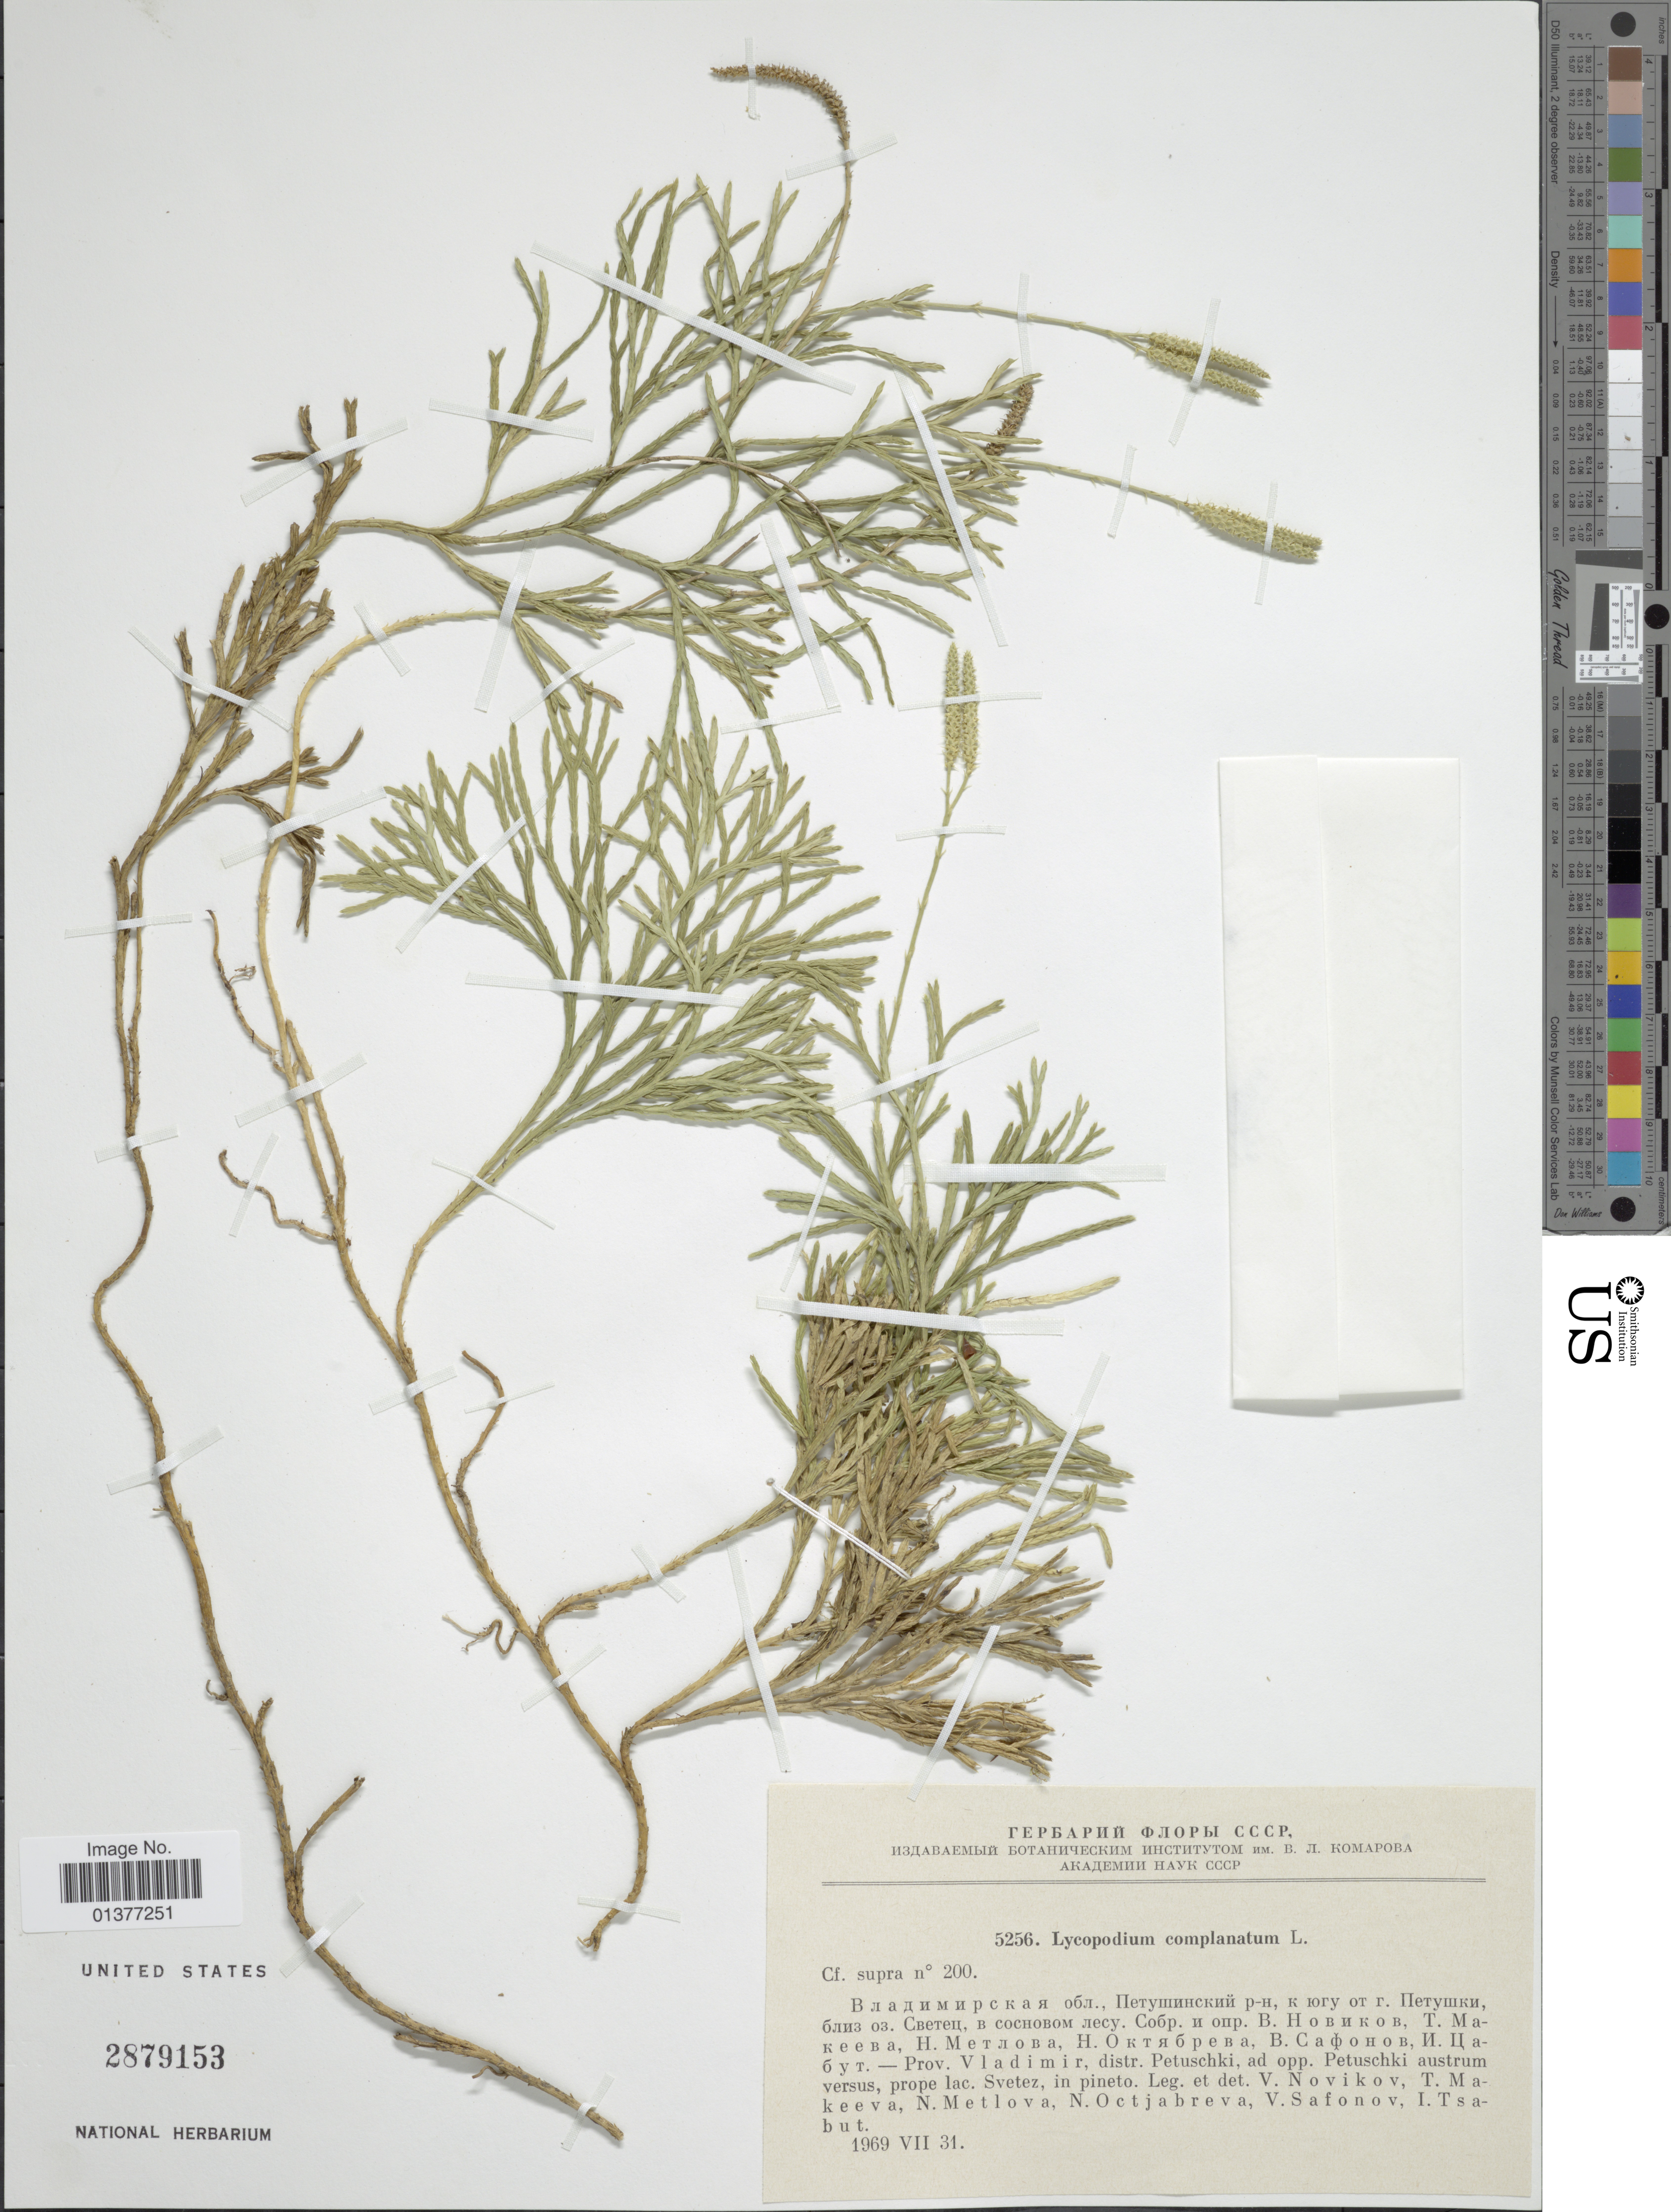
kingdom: Plantae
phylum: Tracheophyta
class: Lycopodiopsida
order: Lycopodiales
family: Lycopodiaceae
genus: Diphasiastrum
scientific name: Diphasiastrum complanatum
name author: (L.) Holub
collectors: V. Novikov, T. Makeeva, N. Metlova, N. Octjabreva & et al.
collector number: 5256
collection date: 1969-07-31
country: Russian Federation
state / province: Vladimir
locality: Distr. Petuschki, ad opp. Petuschki austrum versus, prope lac. Svetez, in pineto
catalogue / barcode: US 2879153